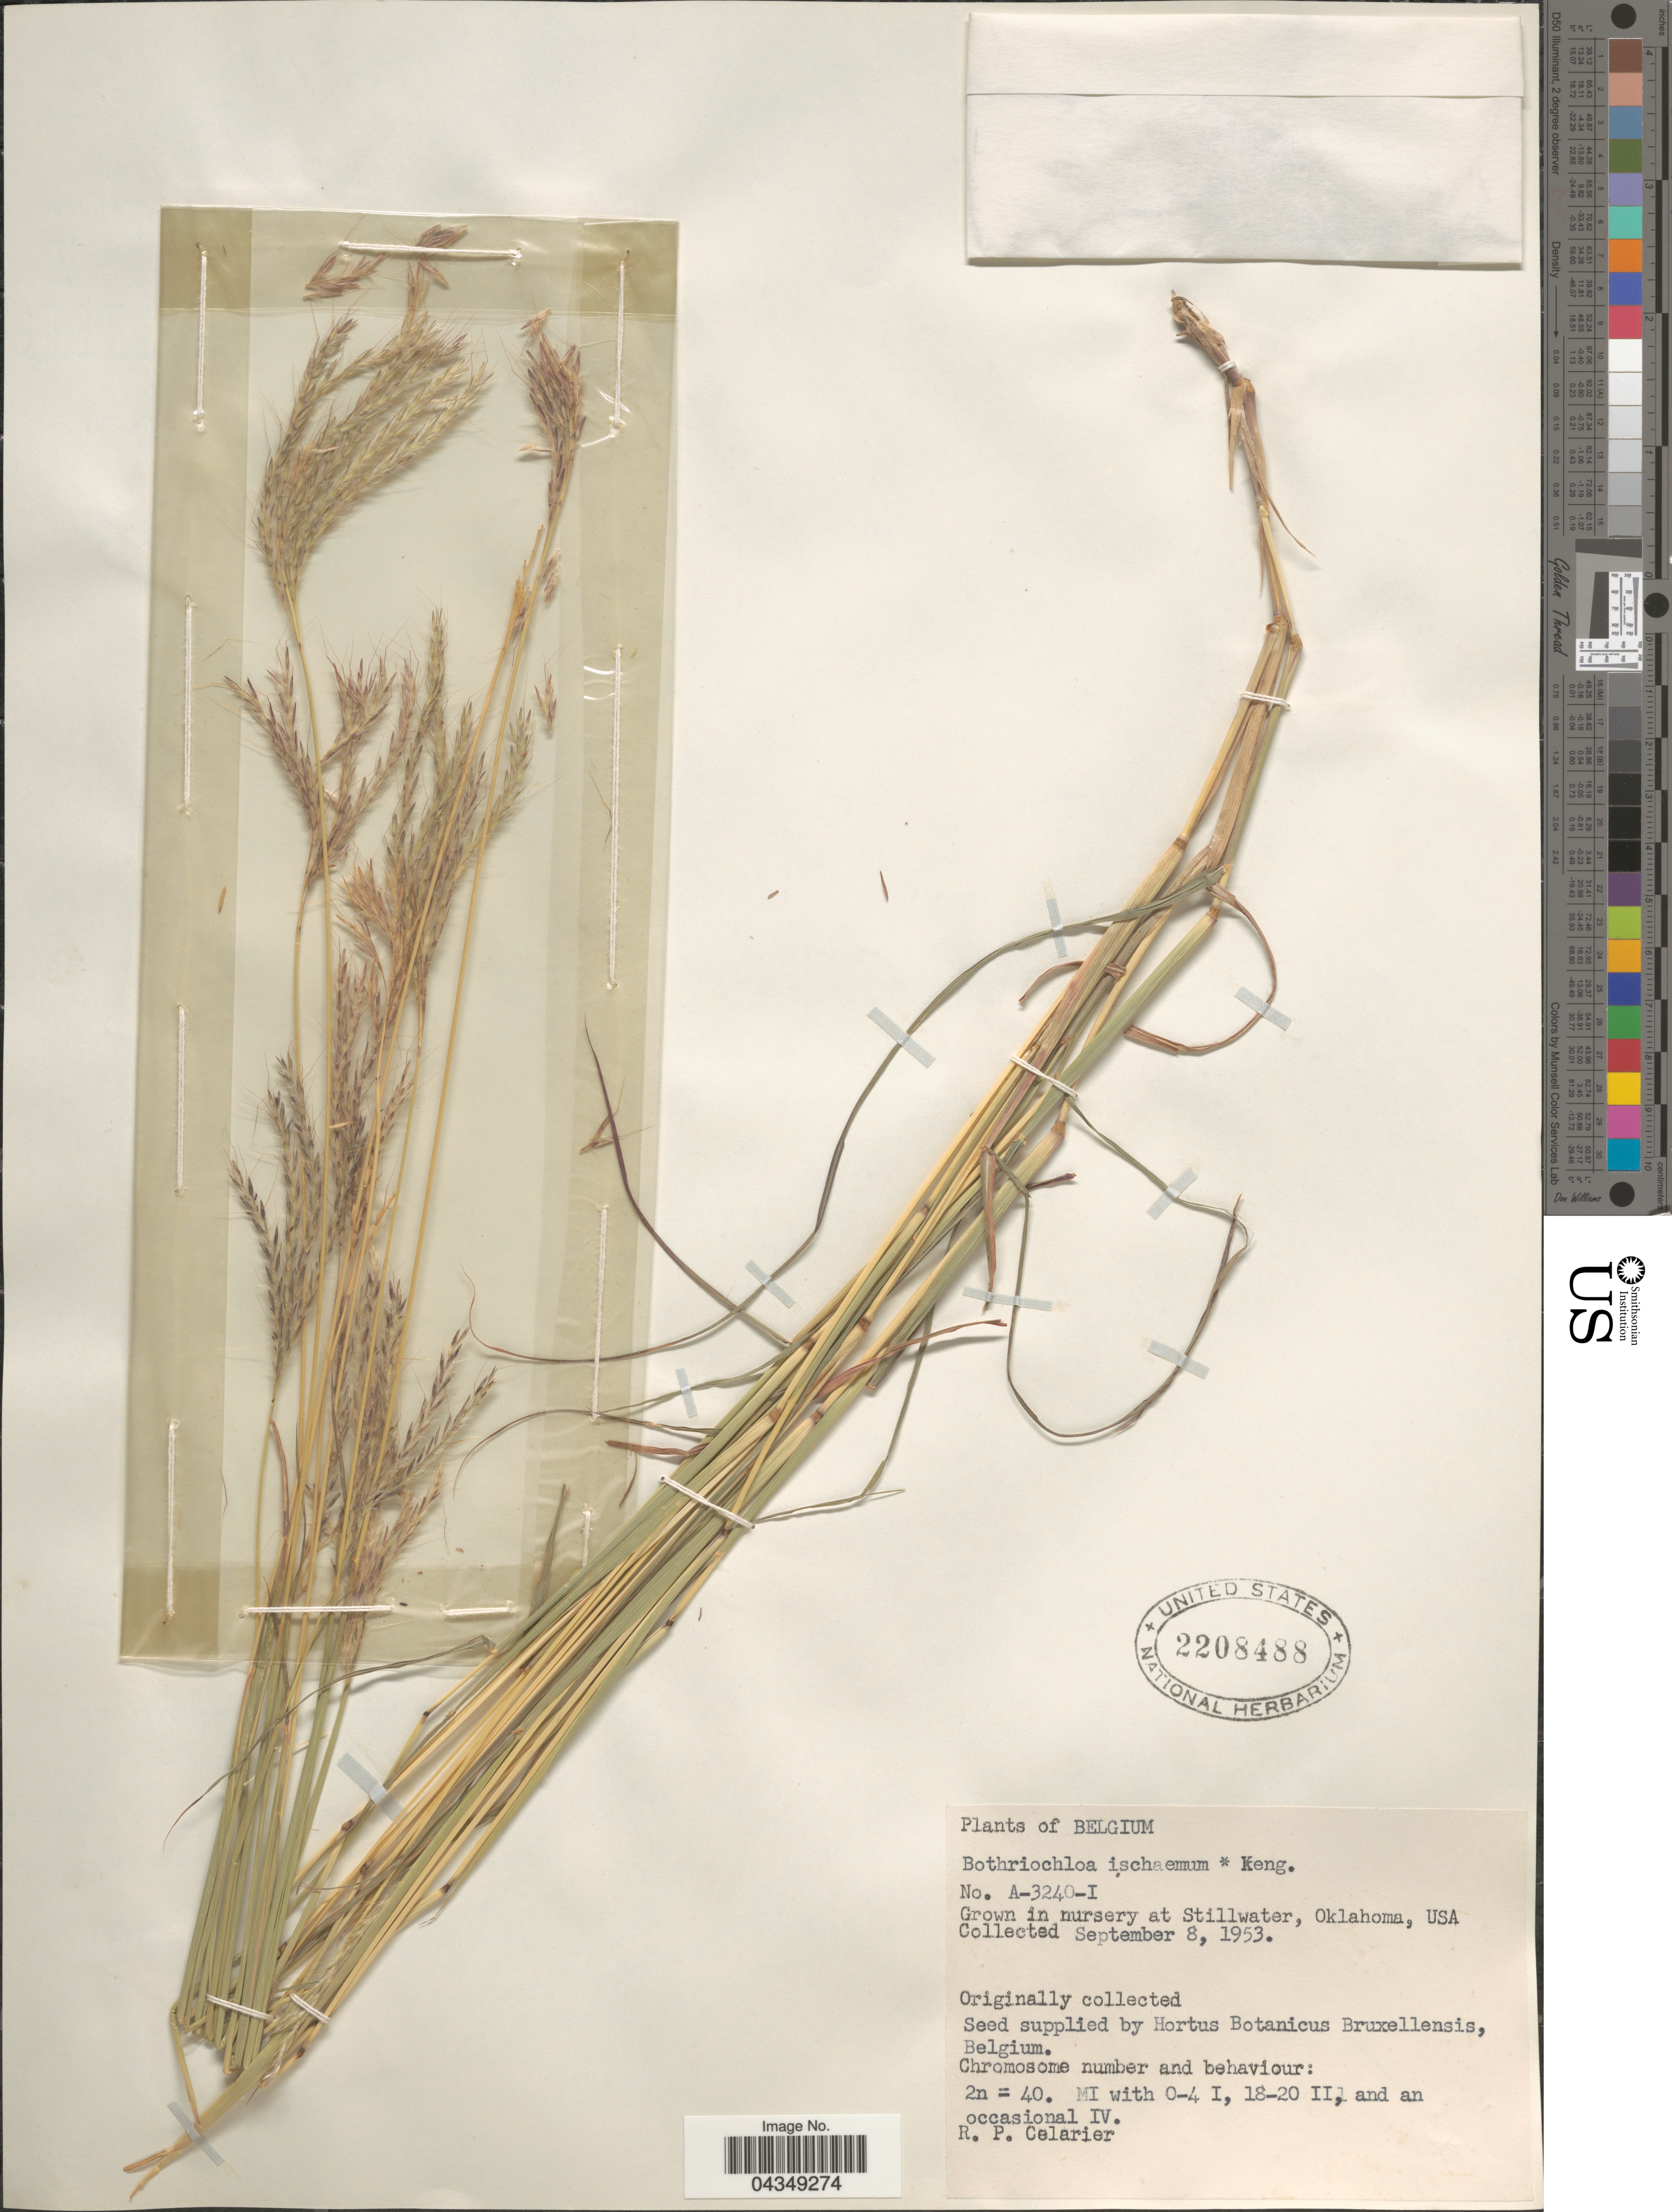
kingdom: Plantae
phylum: Tracheophyta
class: Liliopsida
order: Poales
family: Poaceae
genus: Bothriochloa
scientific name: Bothriochloa ischaemum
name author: (L.) Keng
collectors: R. Celarier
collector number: A-3240-I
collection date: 1953-09-08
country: United States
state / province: Oklahoma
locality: Grown in nursery at Stillwater.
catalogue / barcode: US 2208488